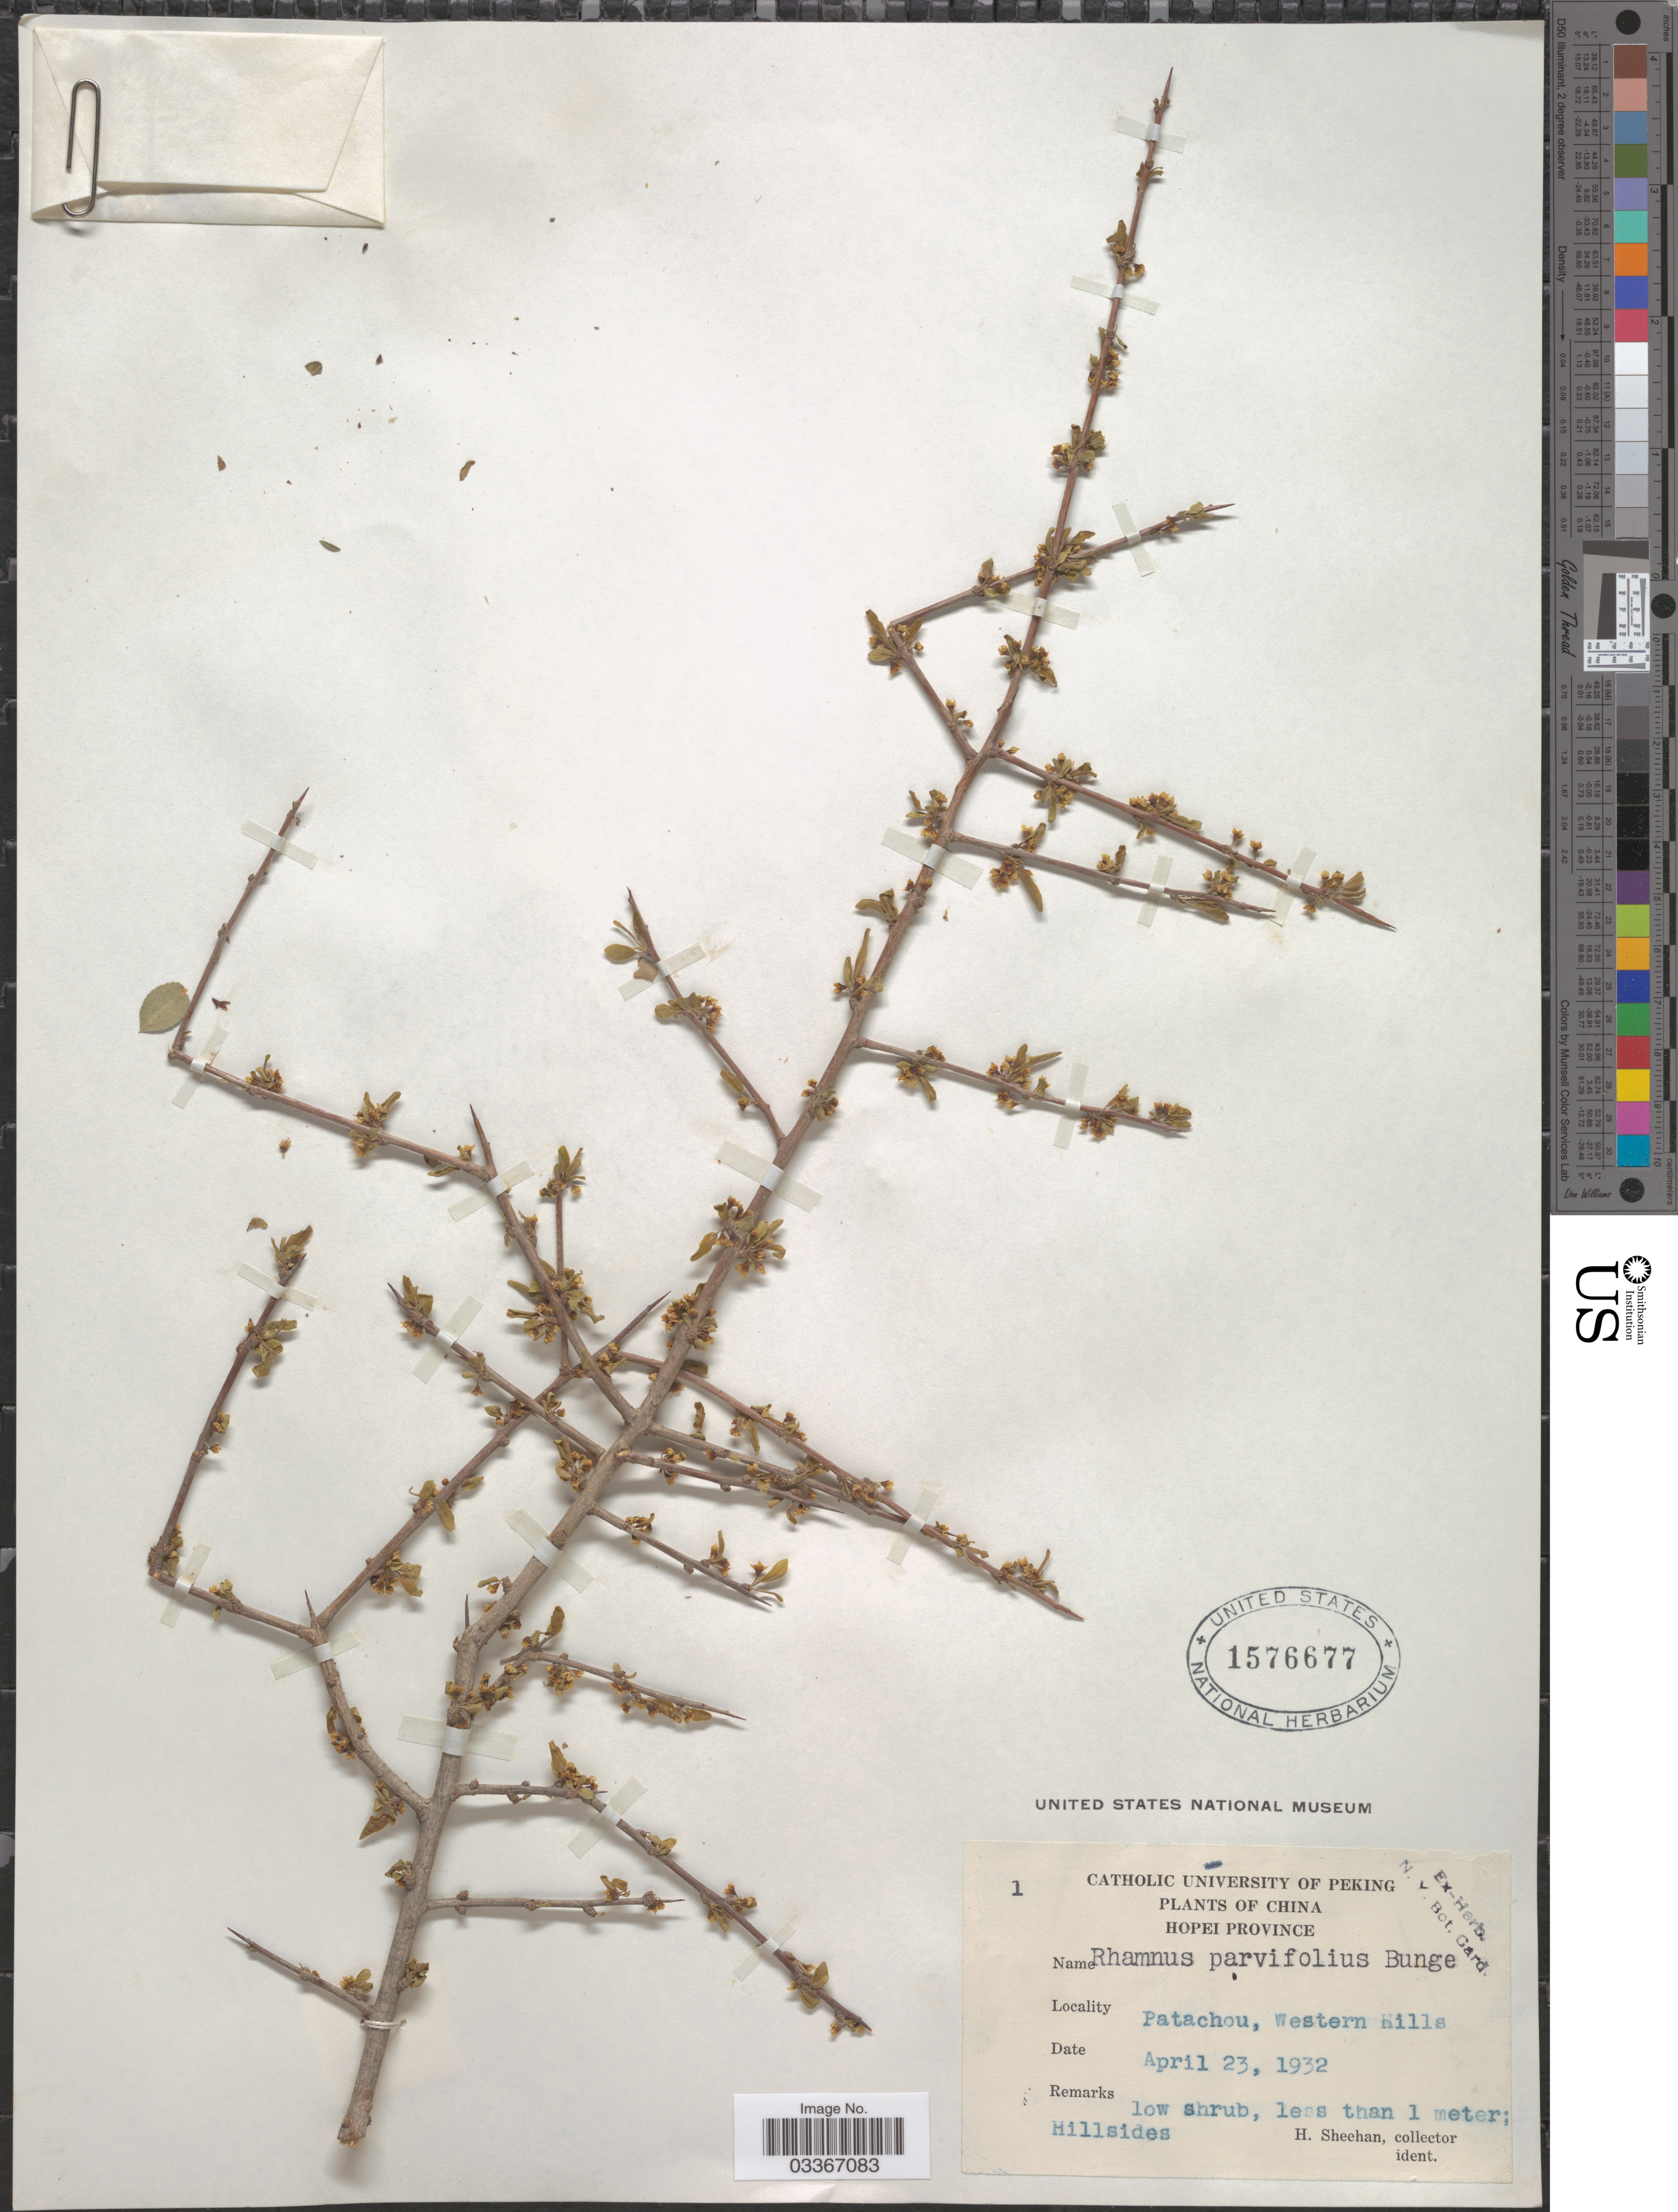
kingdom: Plantae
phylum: Tracheophyta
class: Magnoliopsida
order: Rosales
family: Rhamnaceae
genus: Rhamnus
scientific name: Rhamnus parvifolia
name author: Bunge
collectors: H. Sheehan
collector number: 1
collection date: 1932-04-23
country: China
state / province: Hebei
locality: Hopei Province. Patachou, Western Hills.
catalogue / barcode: US 1576677